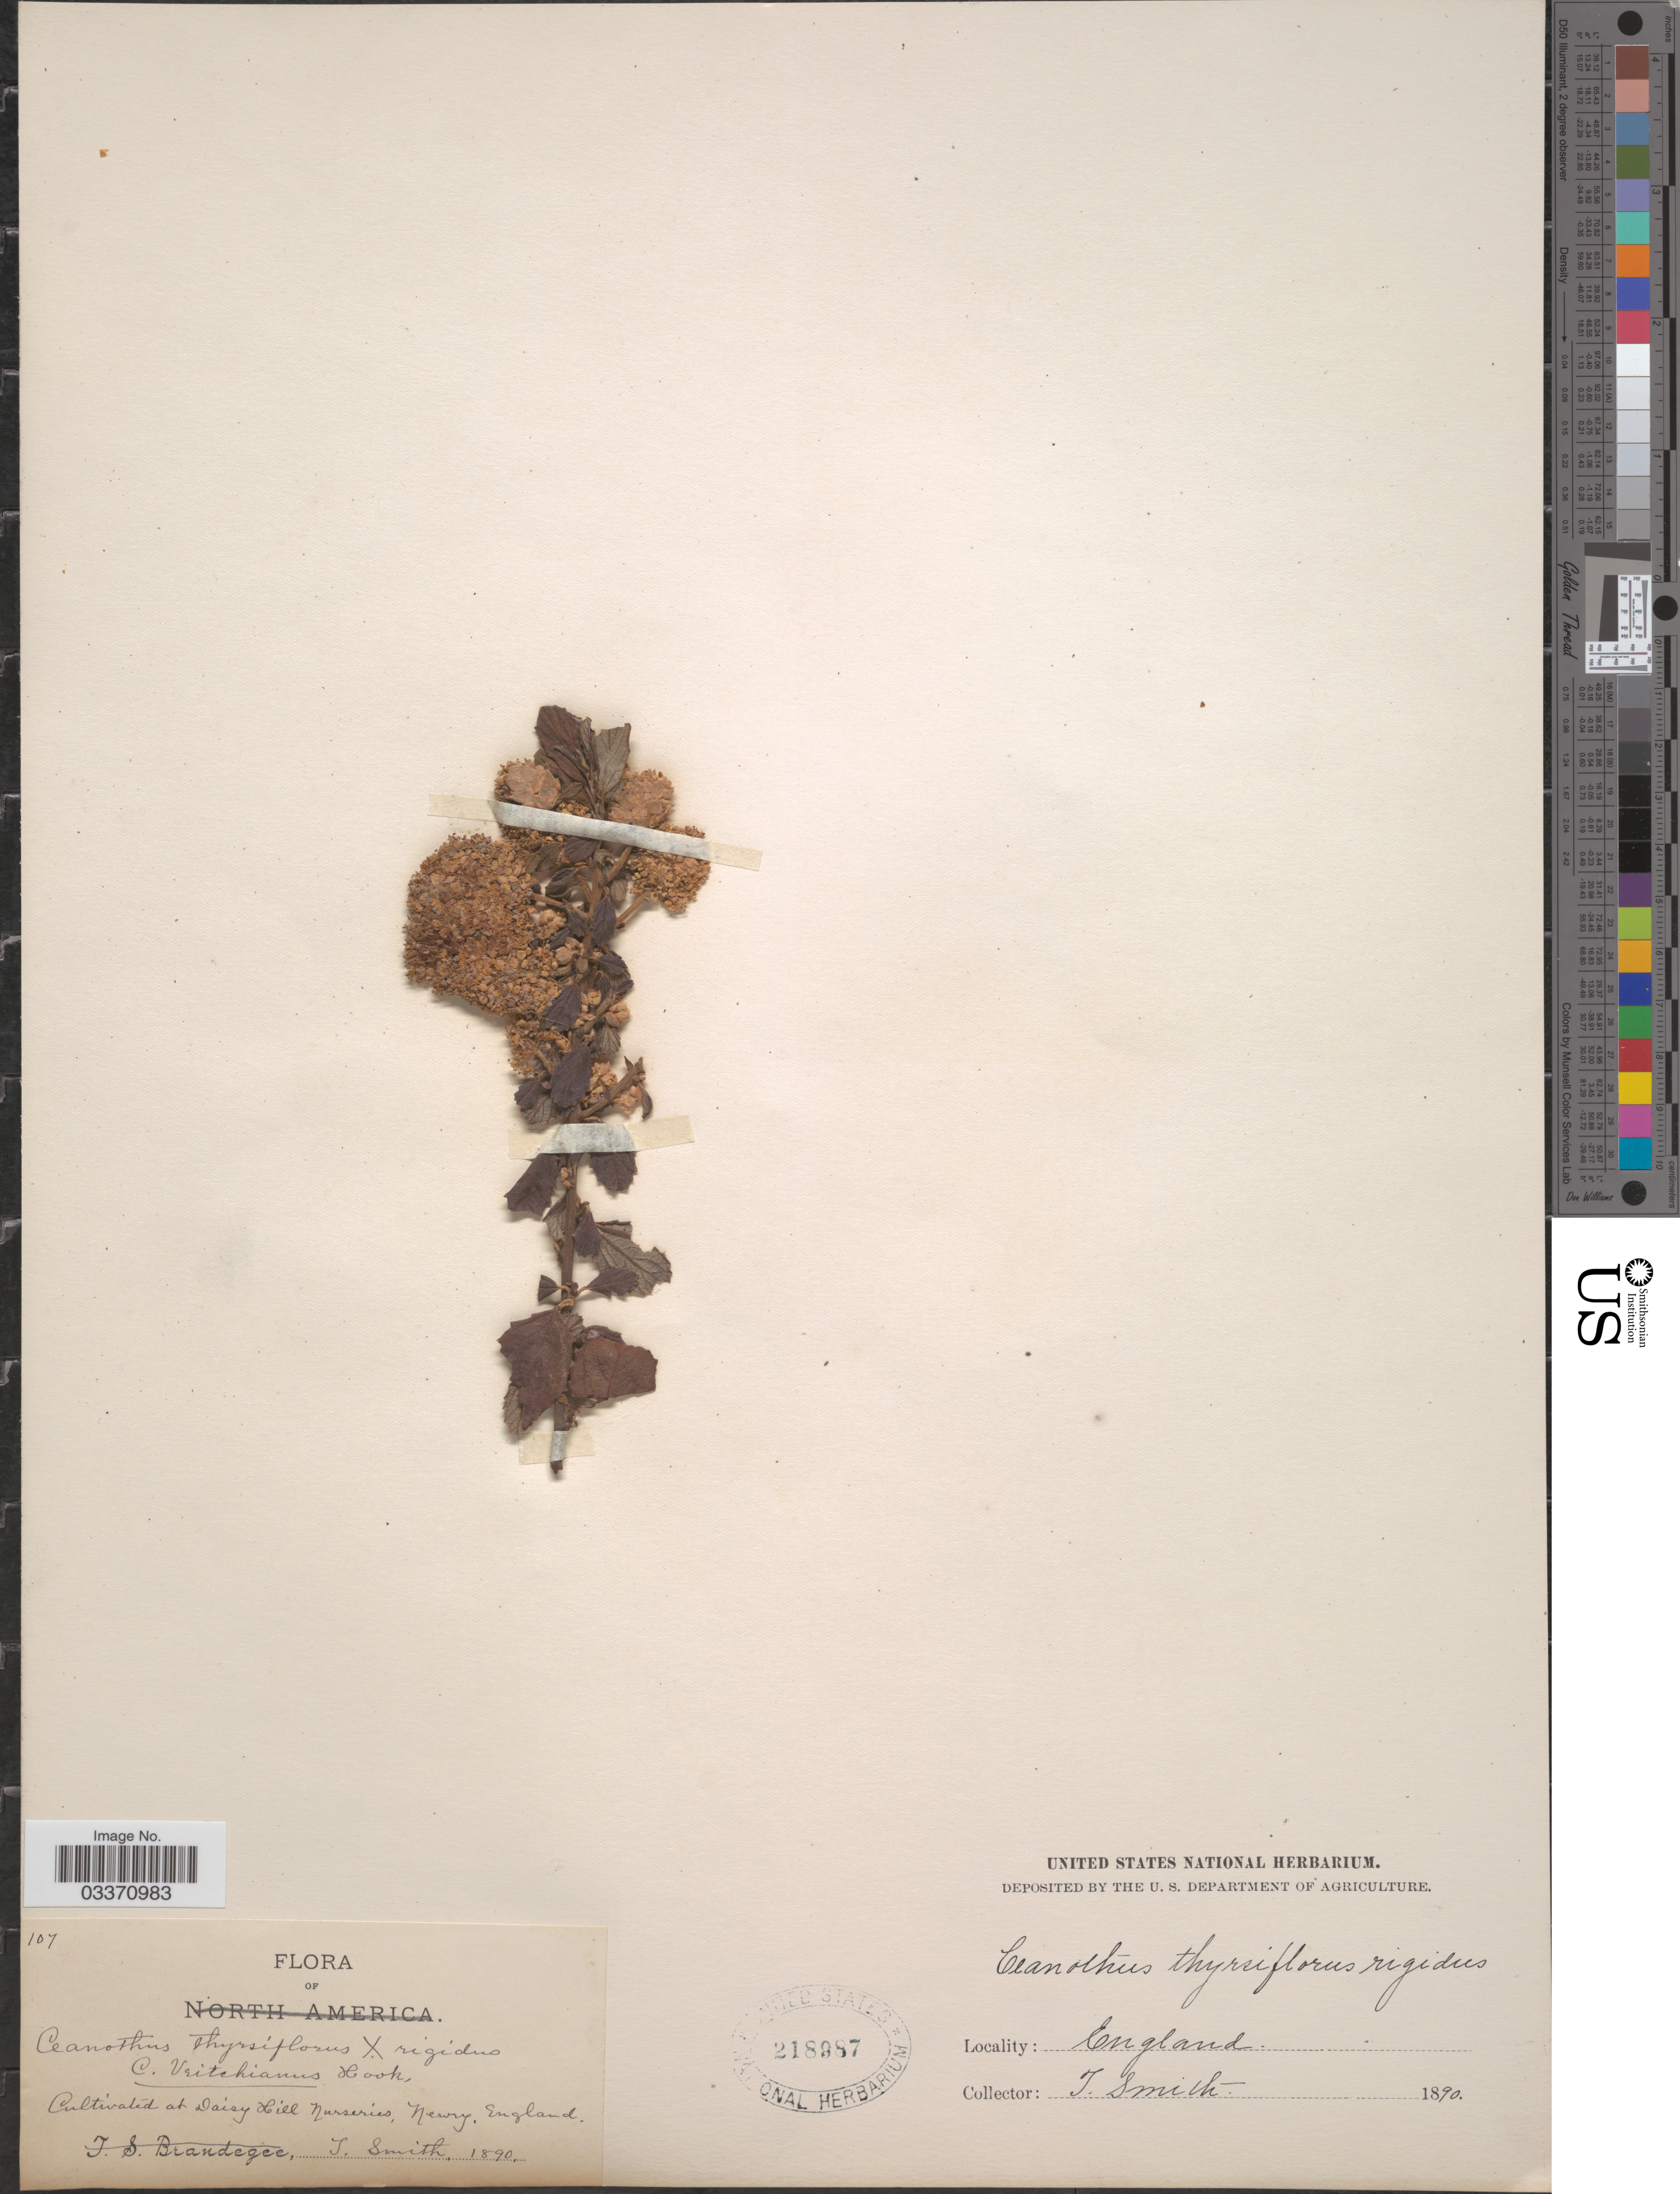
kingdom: Plantae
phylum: Tracheophyta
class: Magnoliopsida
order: Rosales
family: Rhamnaceae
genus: Ceanothus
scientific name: Ceanothus sp.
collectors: T. Smith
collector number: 107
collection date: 1890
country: United Kingdom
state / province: England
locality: At Daisy Hill Nurseries, Newry.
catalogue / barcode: US 218987